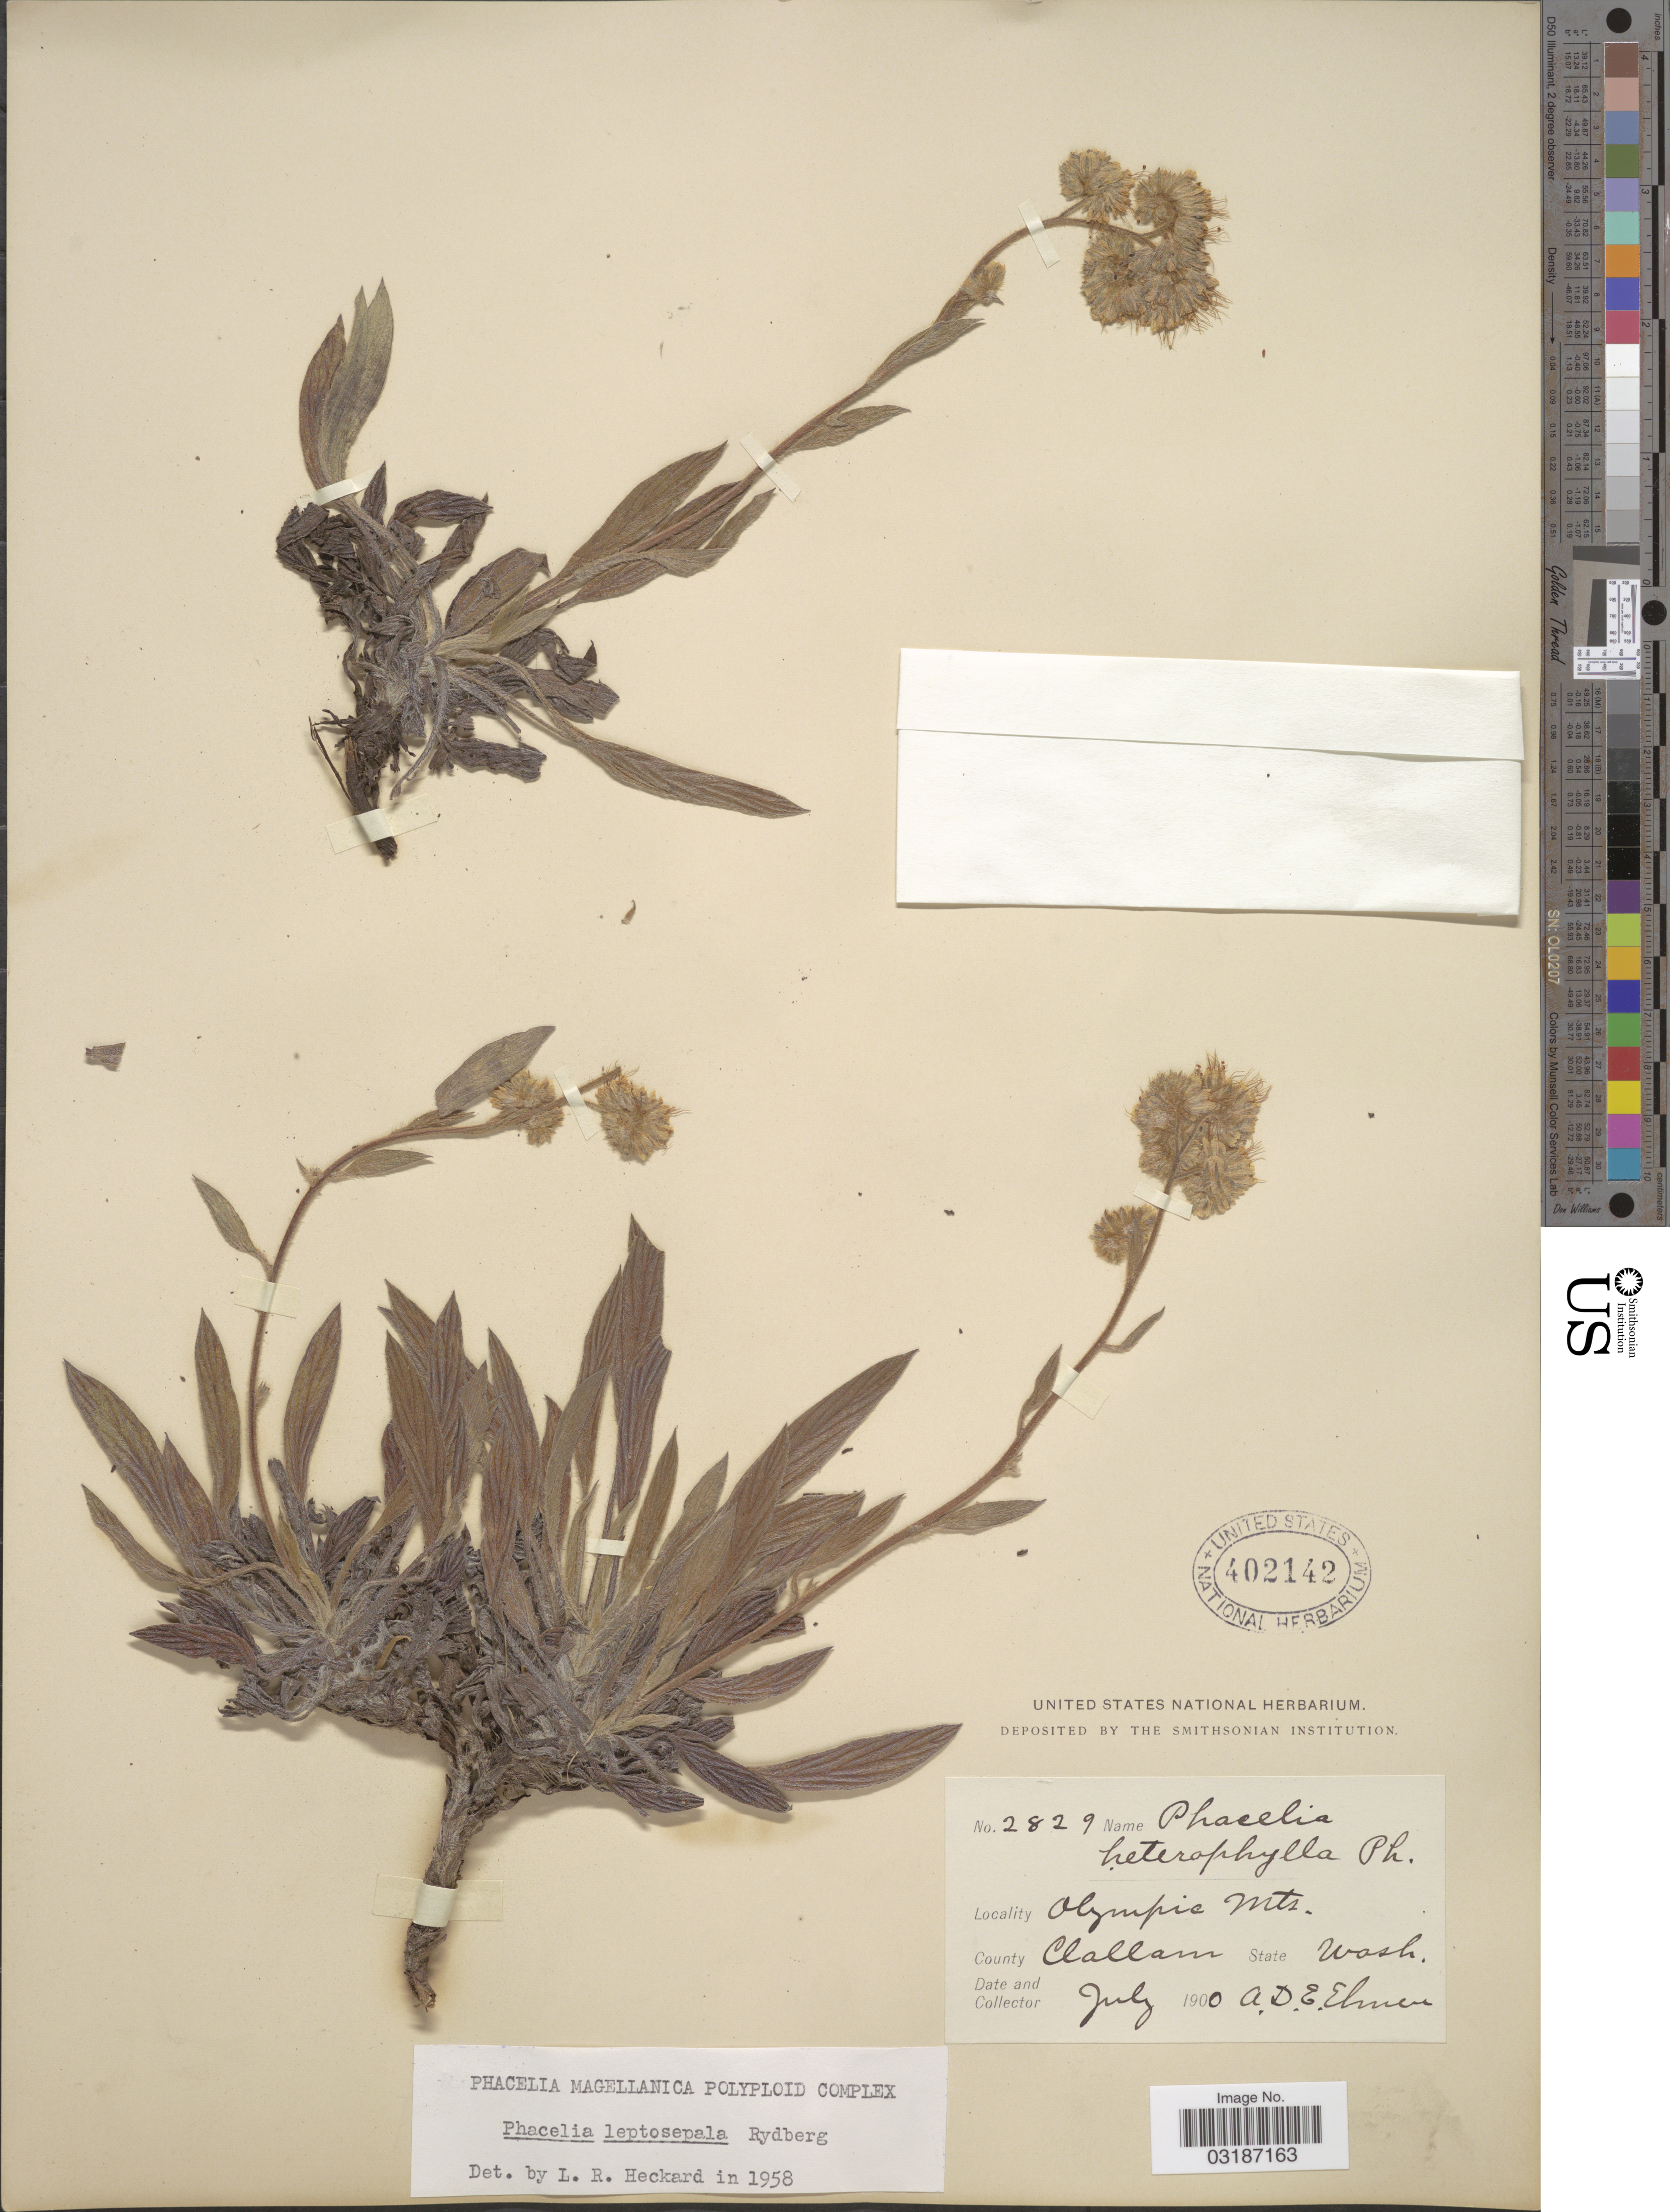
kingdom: Plantae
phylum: Tracheophyta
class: Magnoliopsida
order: Boraginales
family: Hydrophyllaceae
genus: Phacelia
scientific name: Phacelia leptosepala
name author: Rydb.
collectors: A. D. E. Elmer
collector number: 2829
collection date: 1900-07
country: United States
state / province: Washington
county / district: Clallam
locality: Olympic Mts. County Clallam.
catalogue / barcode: US 402142